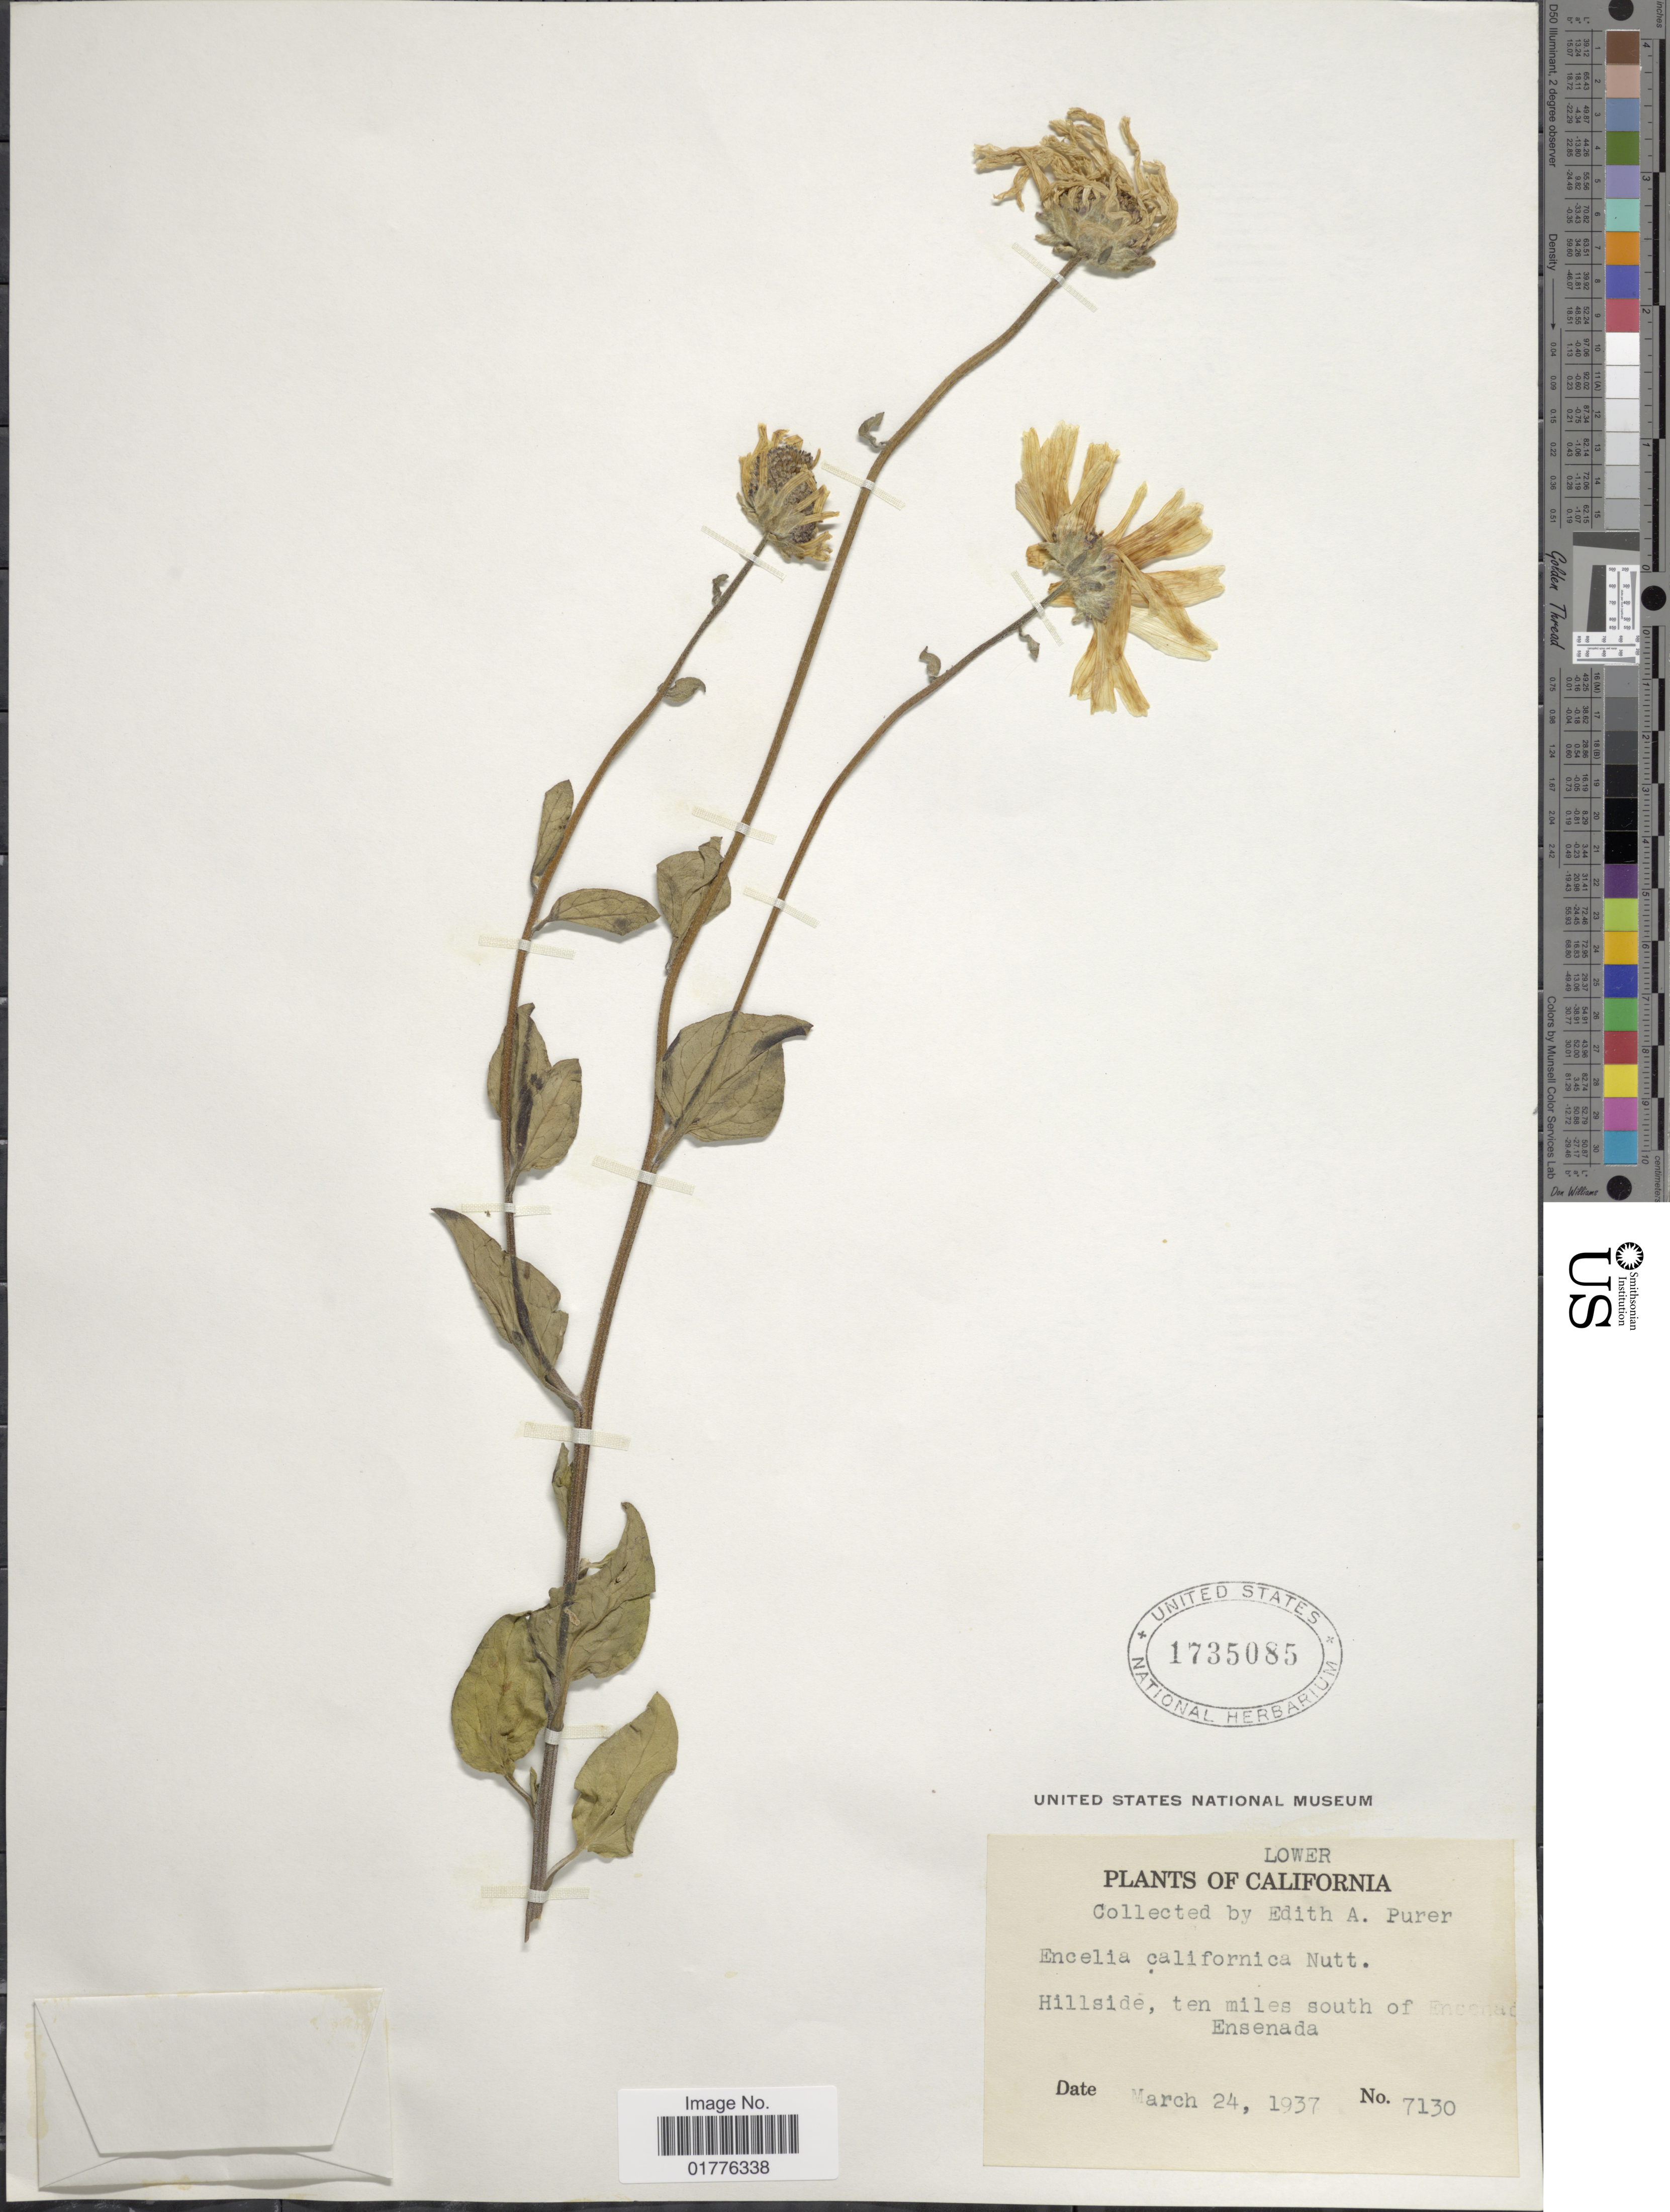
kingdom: Plantae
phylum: Tracheophyta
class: Magnoliopsida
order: Asterales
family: Asteraceae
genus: Encelia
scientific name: Encelia californica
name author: Nutt.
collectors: E. Purer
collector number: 7130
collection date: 1937-03-24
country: Mexico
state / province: Baja California Sur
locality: Lower California, Hillside, ten miles south of Ensenada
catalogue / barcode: US 1735085